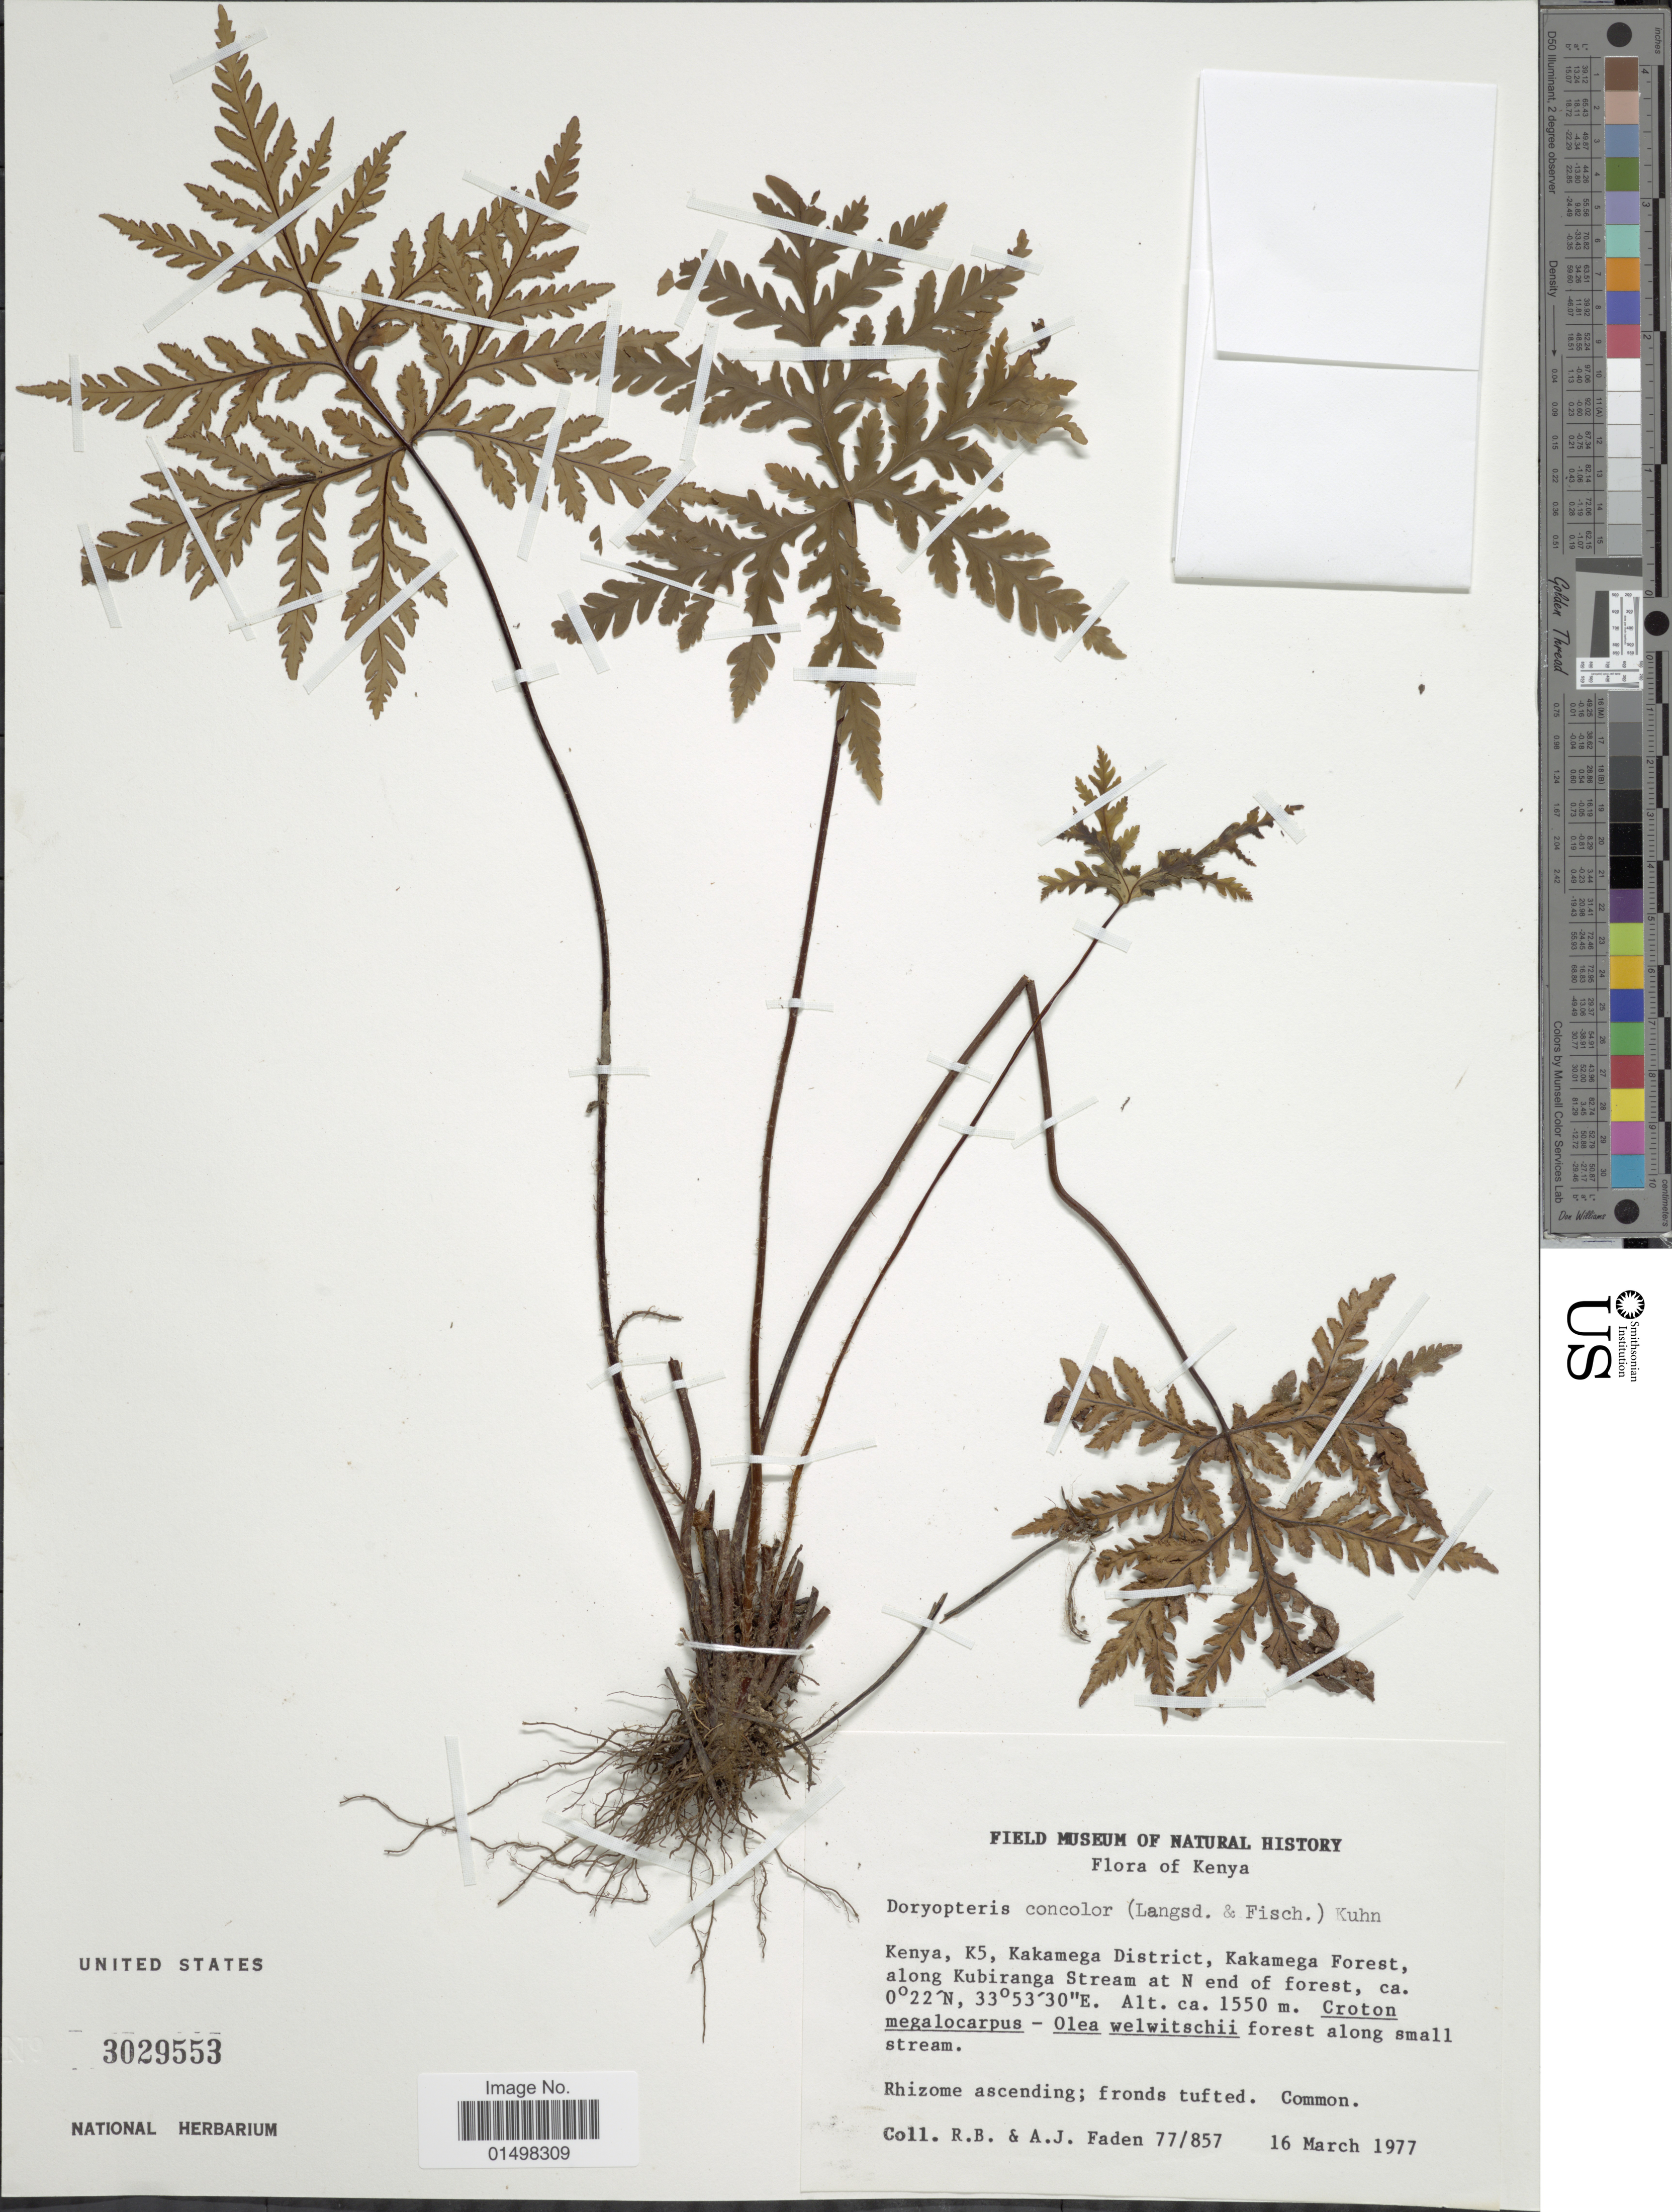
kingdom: Plantae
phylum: Tracheophyta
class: Polypodiopsida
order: Polypodiales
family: Pteridaceae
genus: Doryopteris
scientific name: Doryopteris concolor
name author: (Langsd. & Fisch.) Kuhn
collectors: R. B. Faden & A. J. Faden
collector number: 77/857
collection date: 1977-03-16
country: Kenya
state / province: Kakamega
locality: K5, Kakamega District, Kakamega Forest along Kubiranga Stream at N end of forest.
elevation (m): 1550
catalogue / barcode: US 3029553